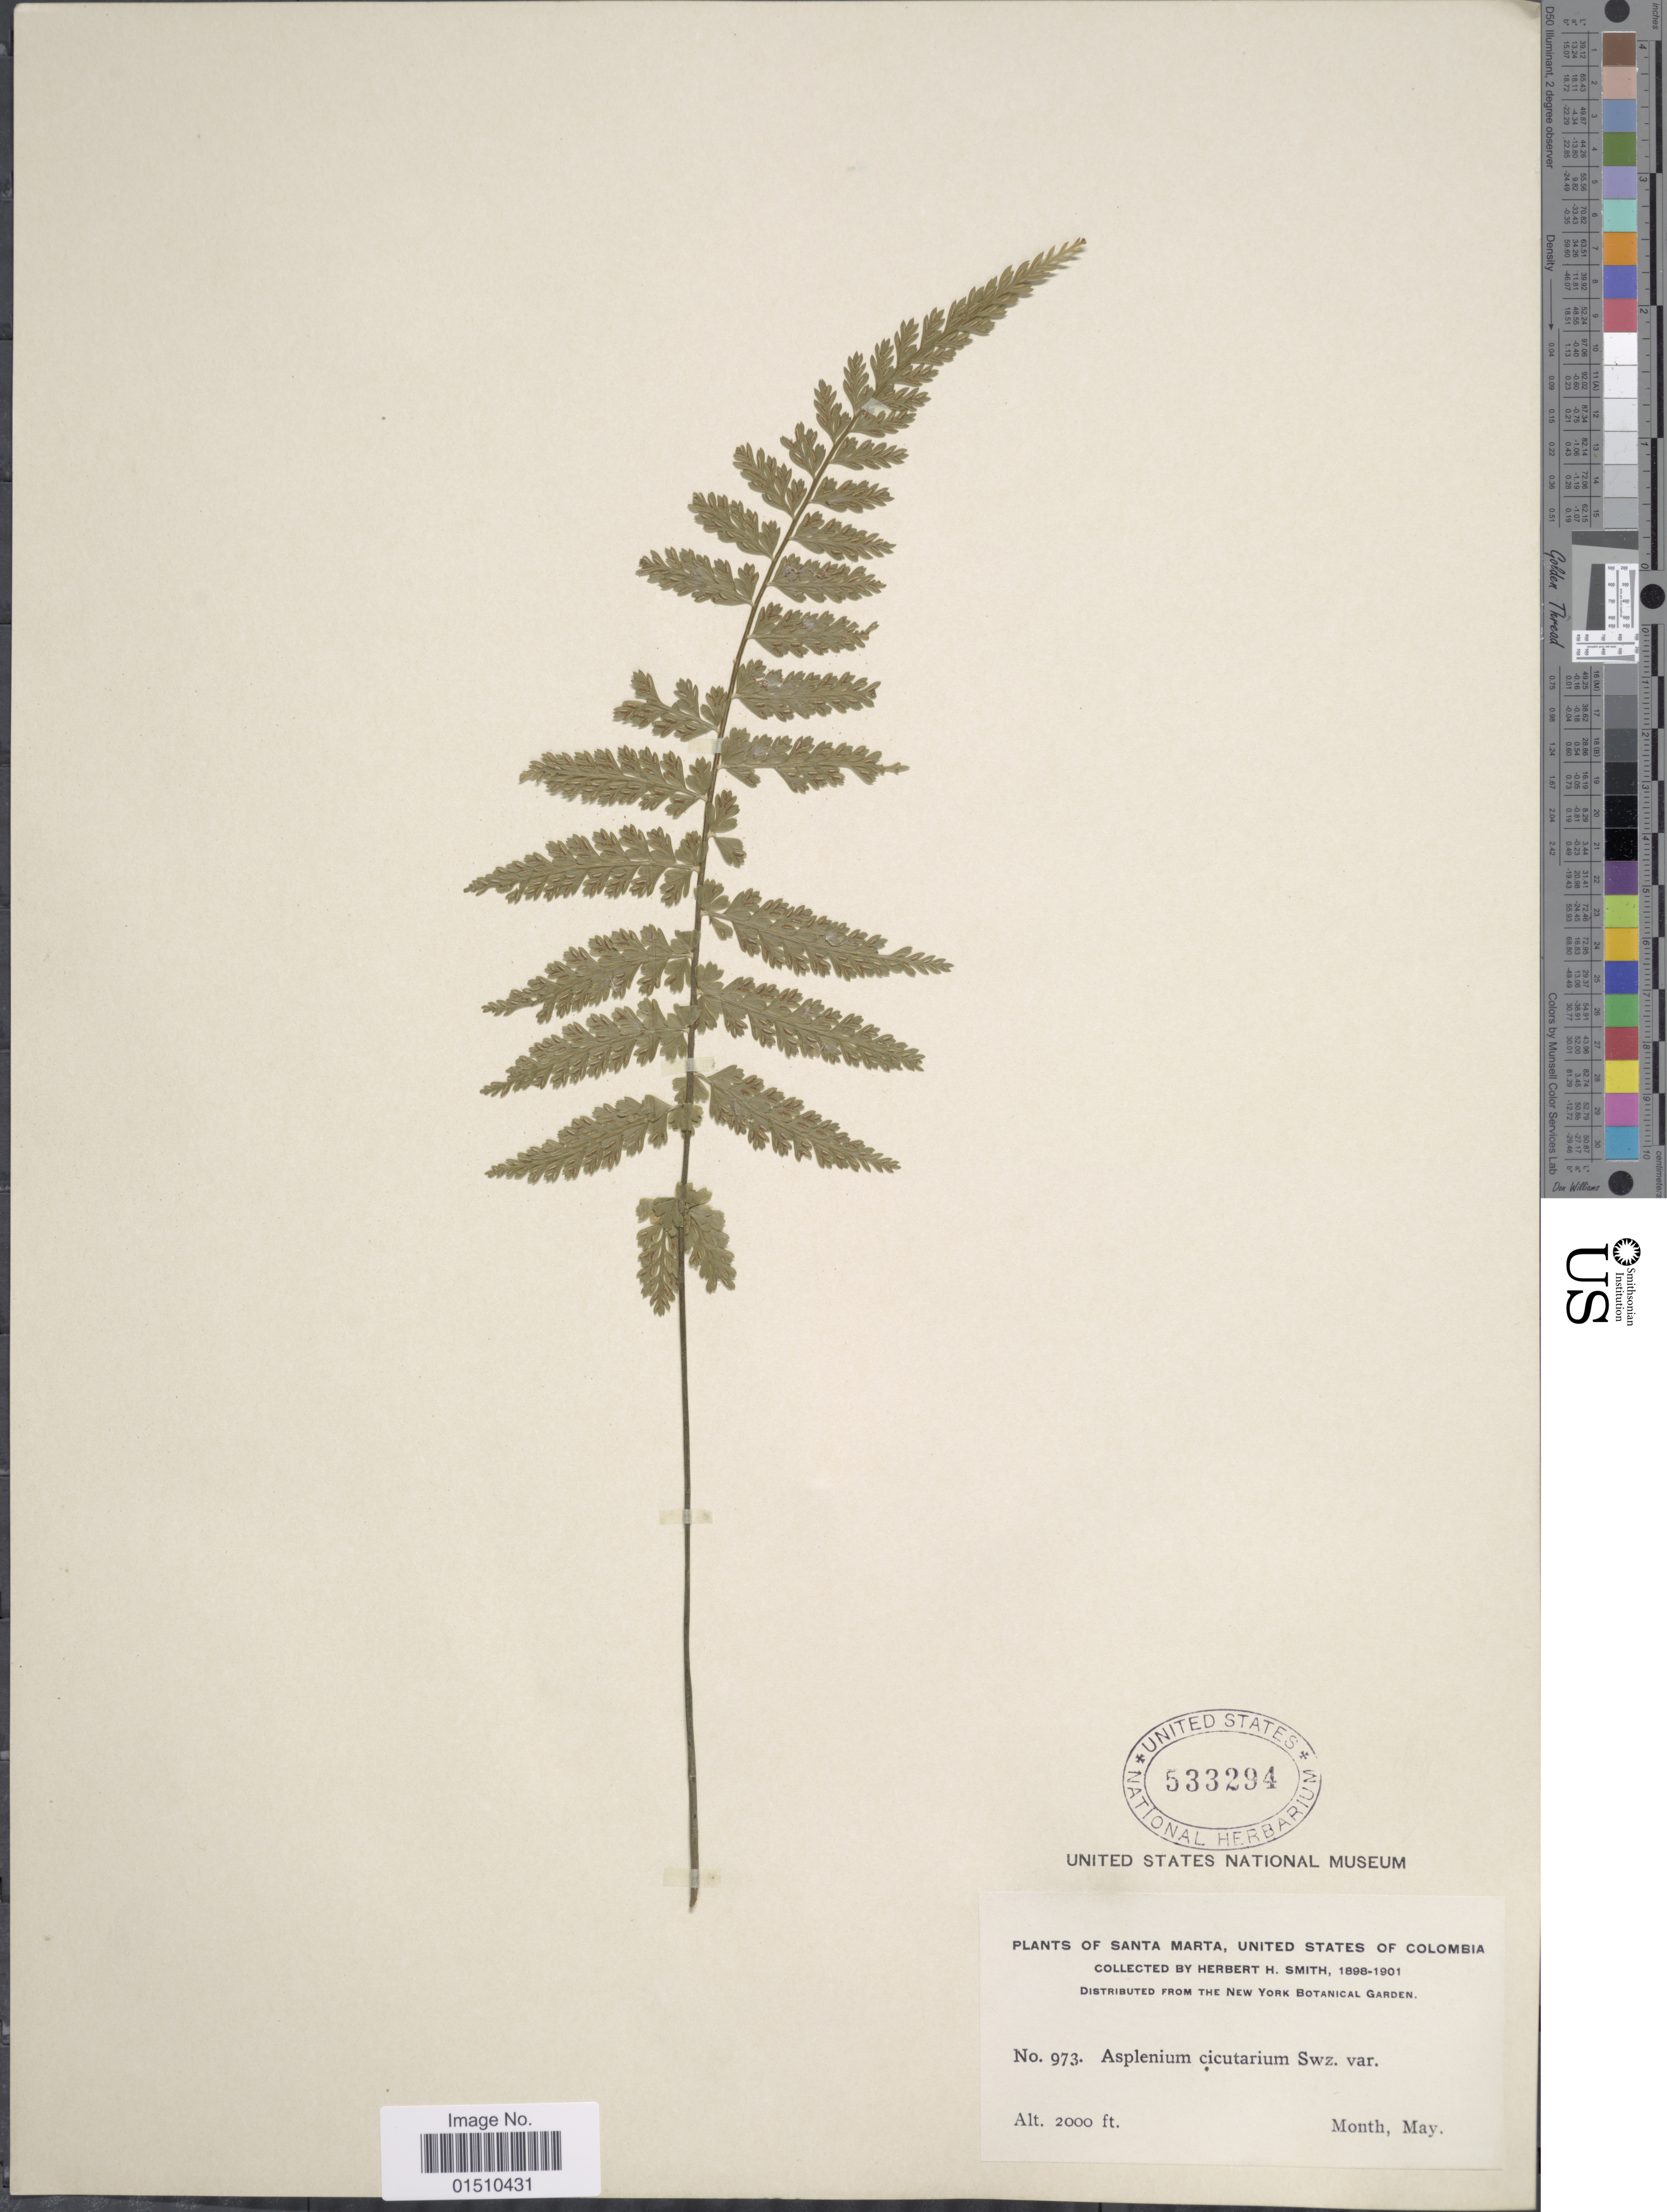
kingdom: Plantae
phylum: Tracheophyta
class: Polypodiopsida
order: Polypodiales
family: Aspleniaceae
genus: Asplenium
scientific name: Asplenium cristatum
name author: Lam.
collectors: Herbert H. Smith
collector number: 973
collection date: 1898-05/1901-05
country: Colombia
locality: Santa Maria, United States of Colombia.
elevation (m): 610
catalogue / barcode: US 533294